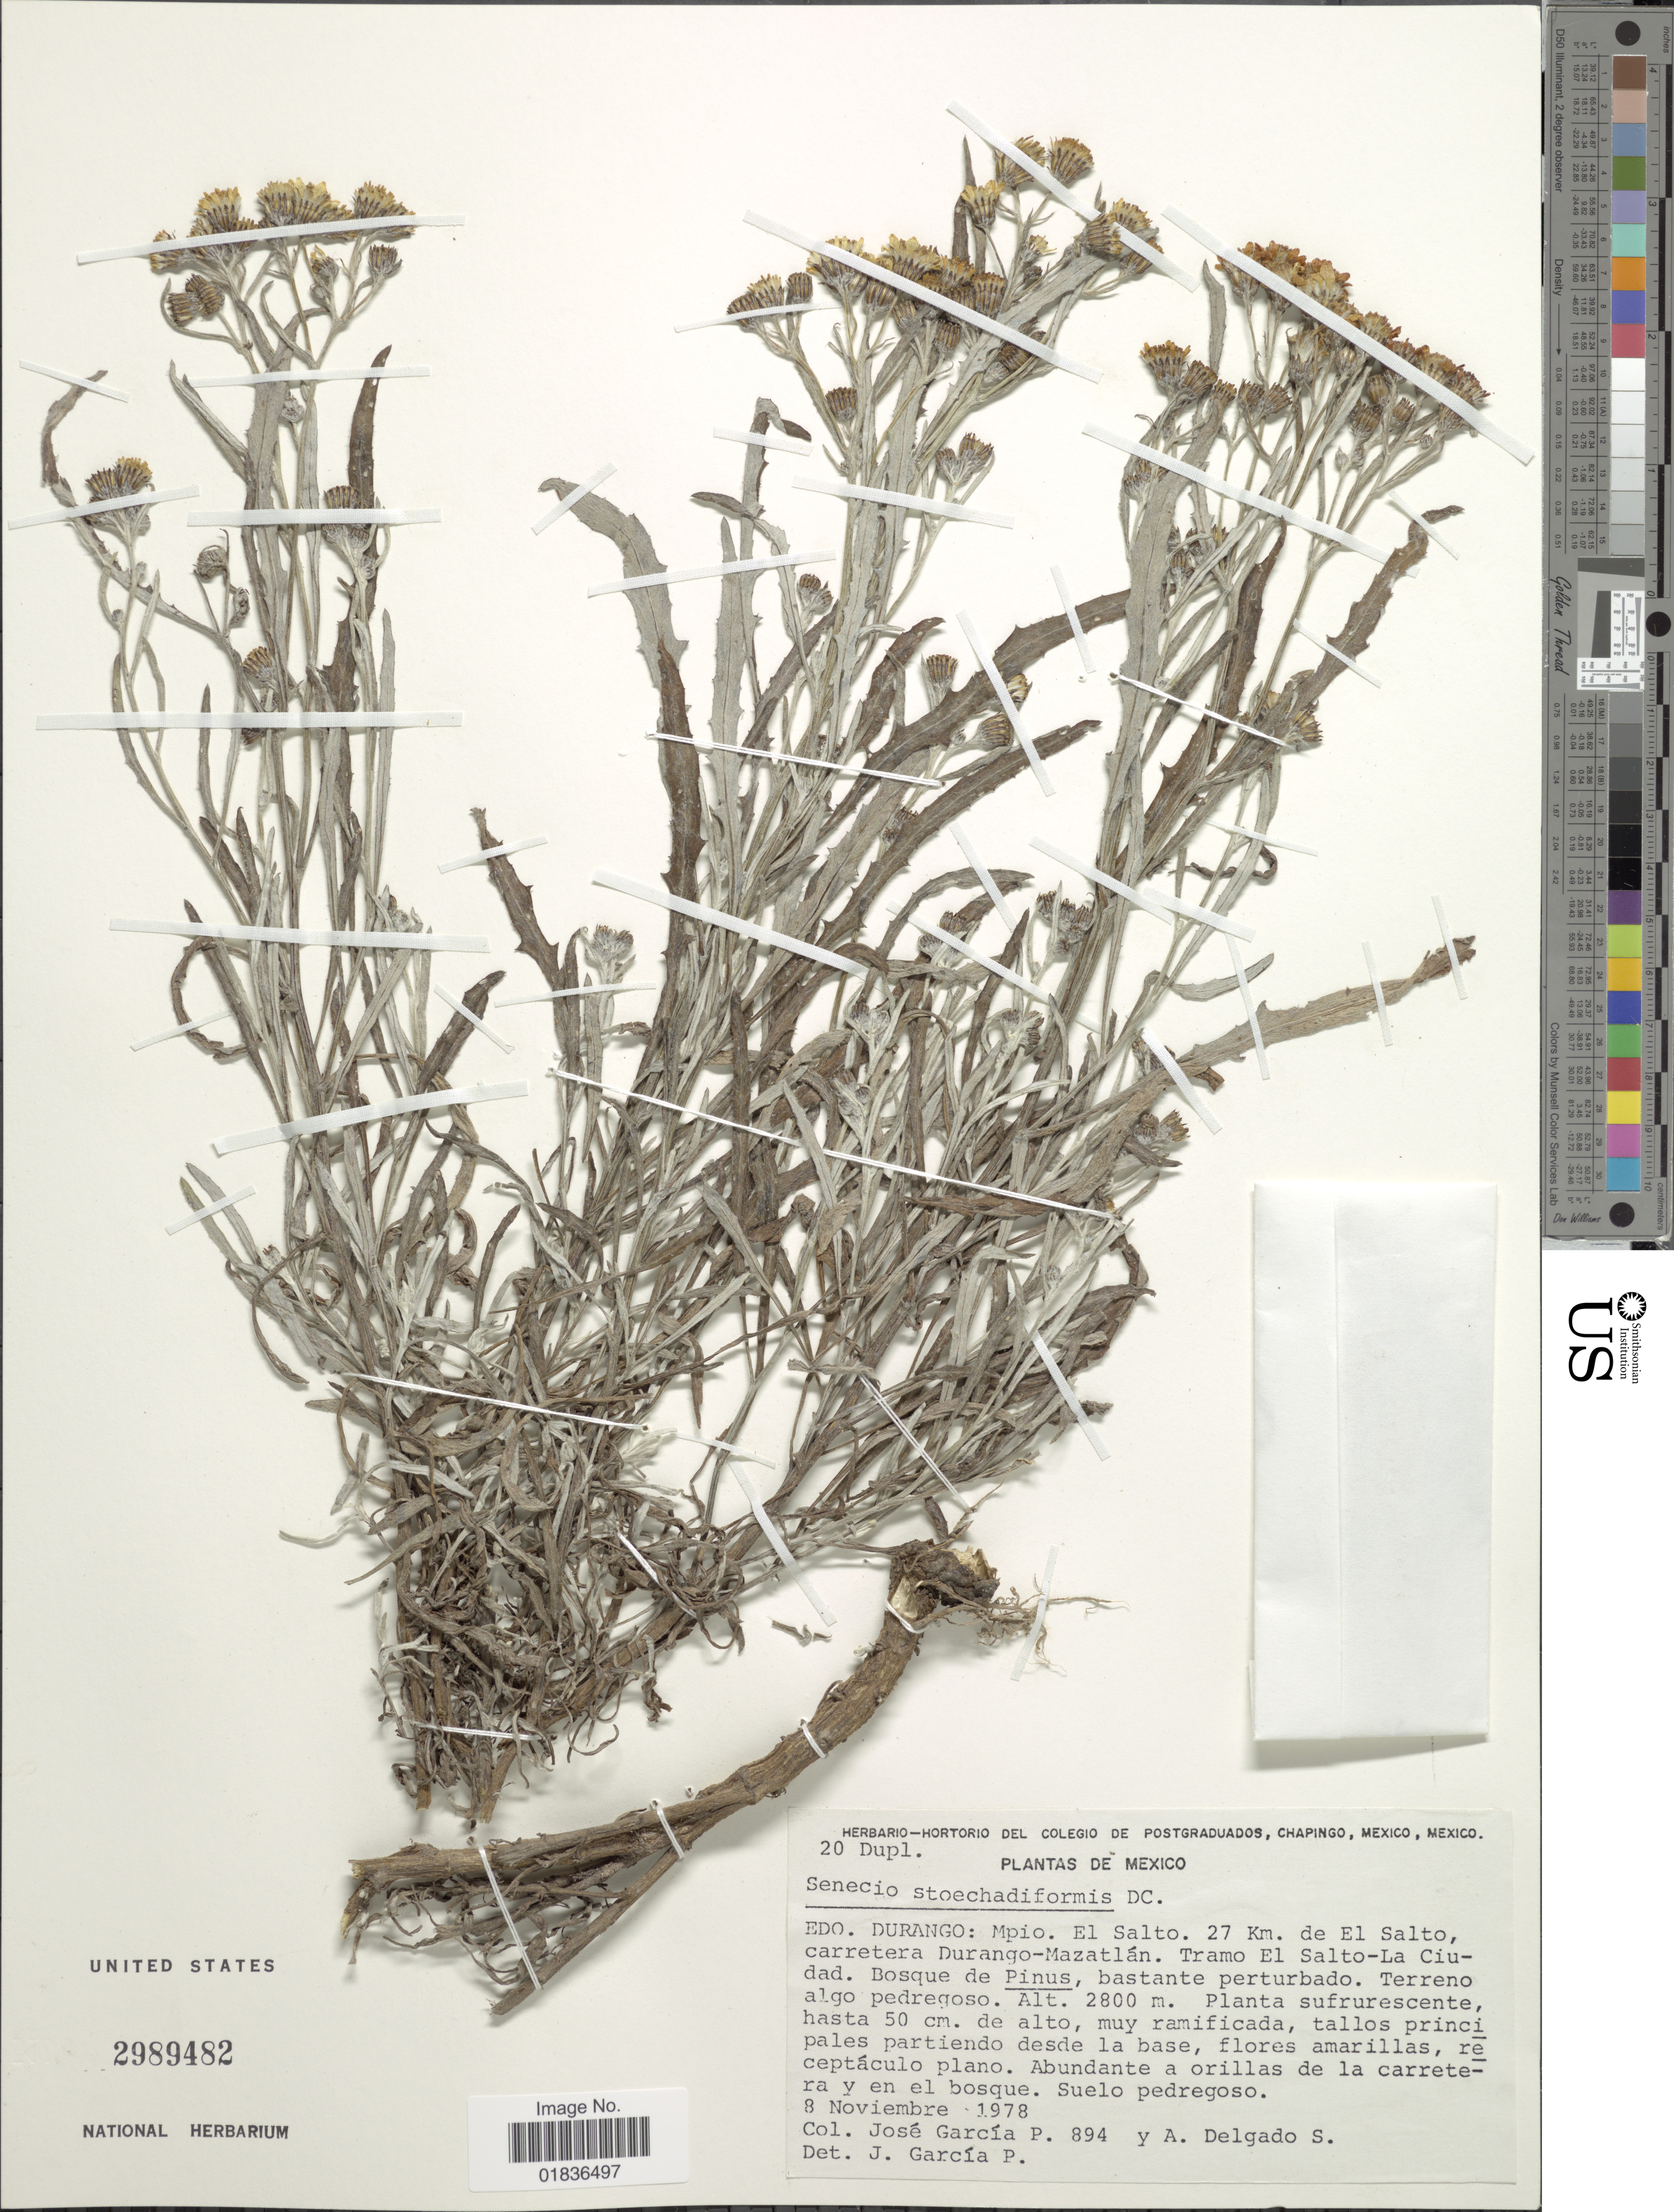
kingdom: Plantae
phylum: Tracheophyta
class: Magnoliopsida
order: Asterales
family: Asteraceae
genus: Senecio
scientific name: Senecio stoechadiformis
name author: DC.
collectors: J. García-P. & A. Delgado S.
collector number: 894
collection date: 1978-11-08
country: Mexico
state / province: Durango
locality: Mpio. El Salto, 27 Km. de El Salto, carretera Durango-Mazatlan, Tramo El Salto-La Ciudad.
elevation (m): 2800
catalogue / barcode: US 2989482